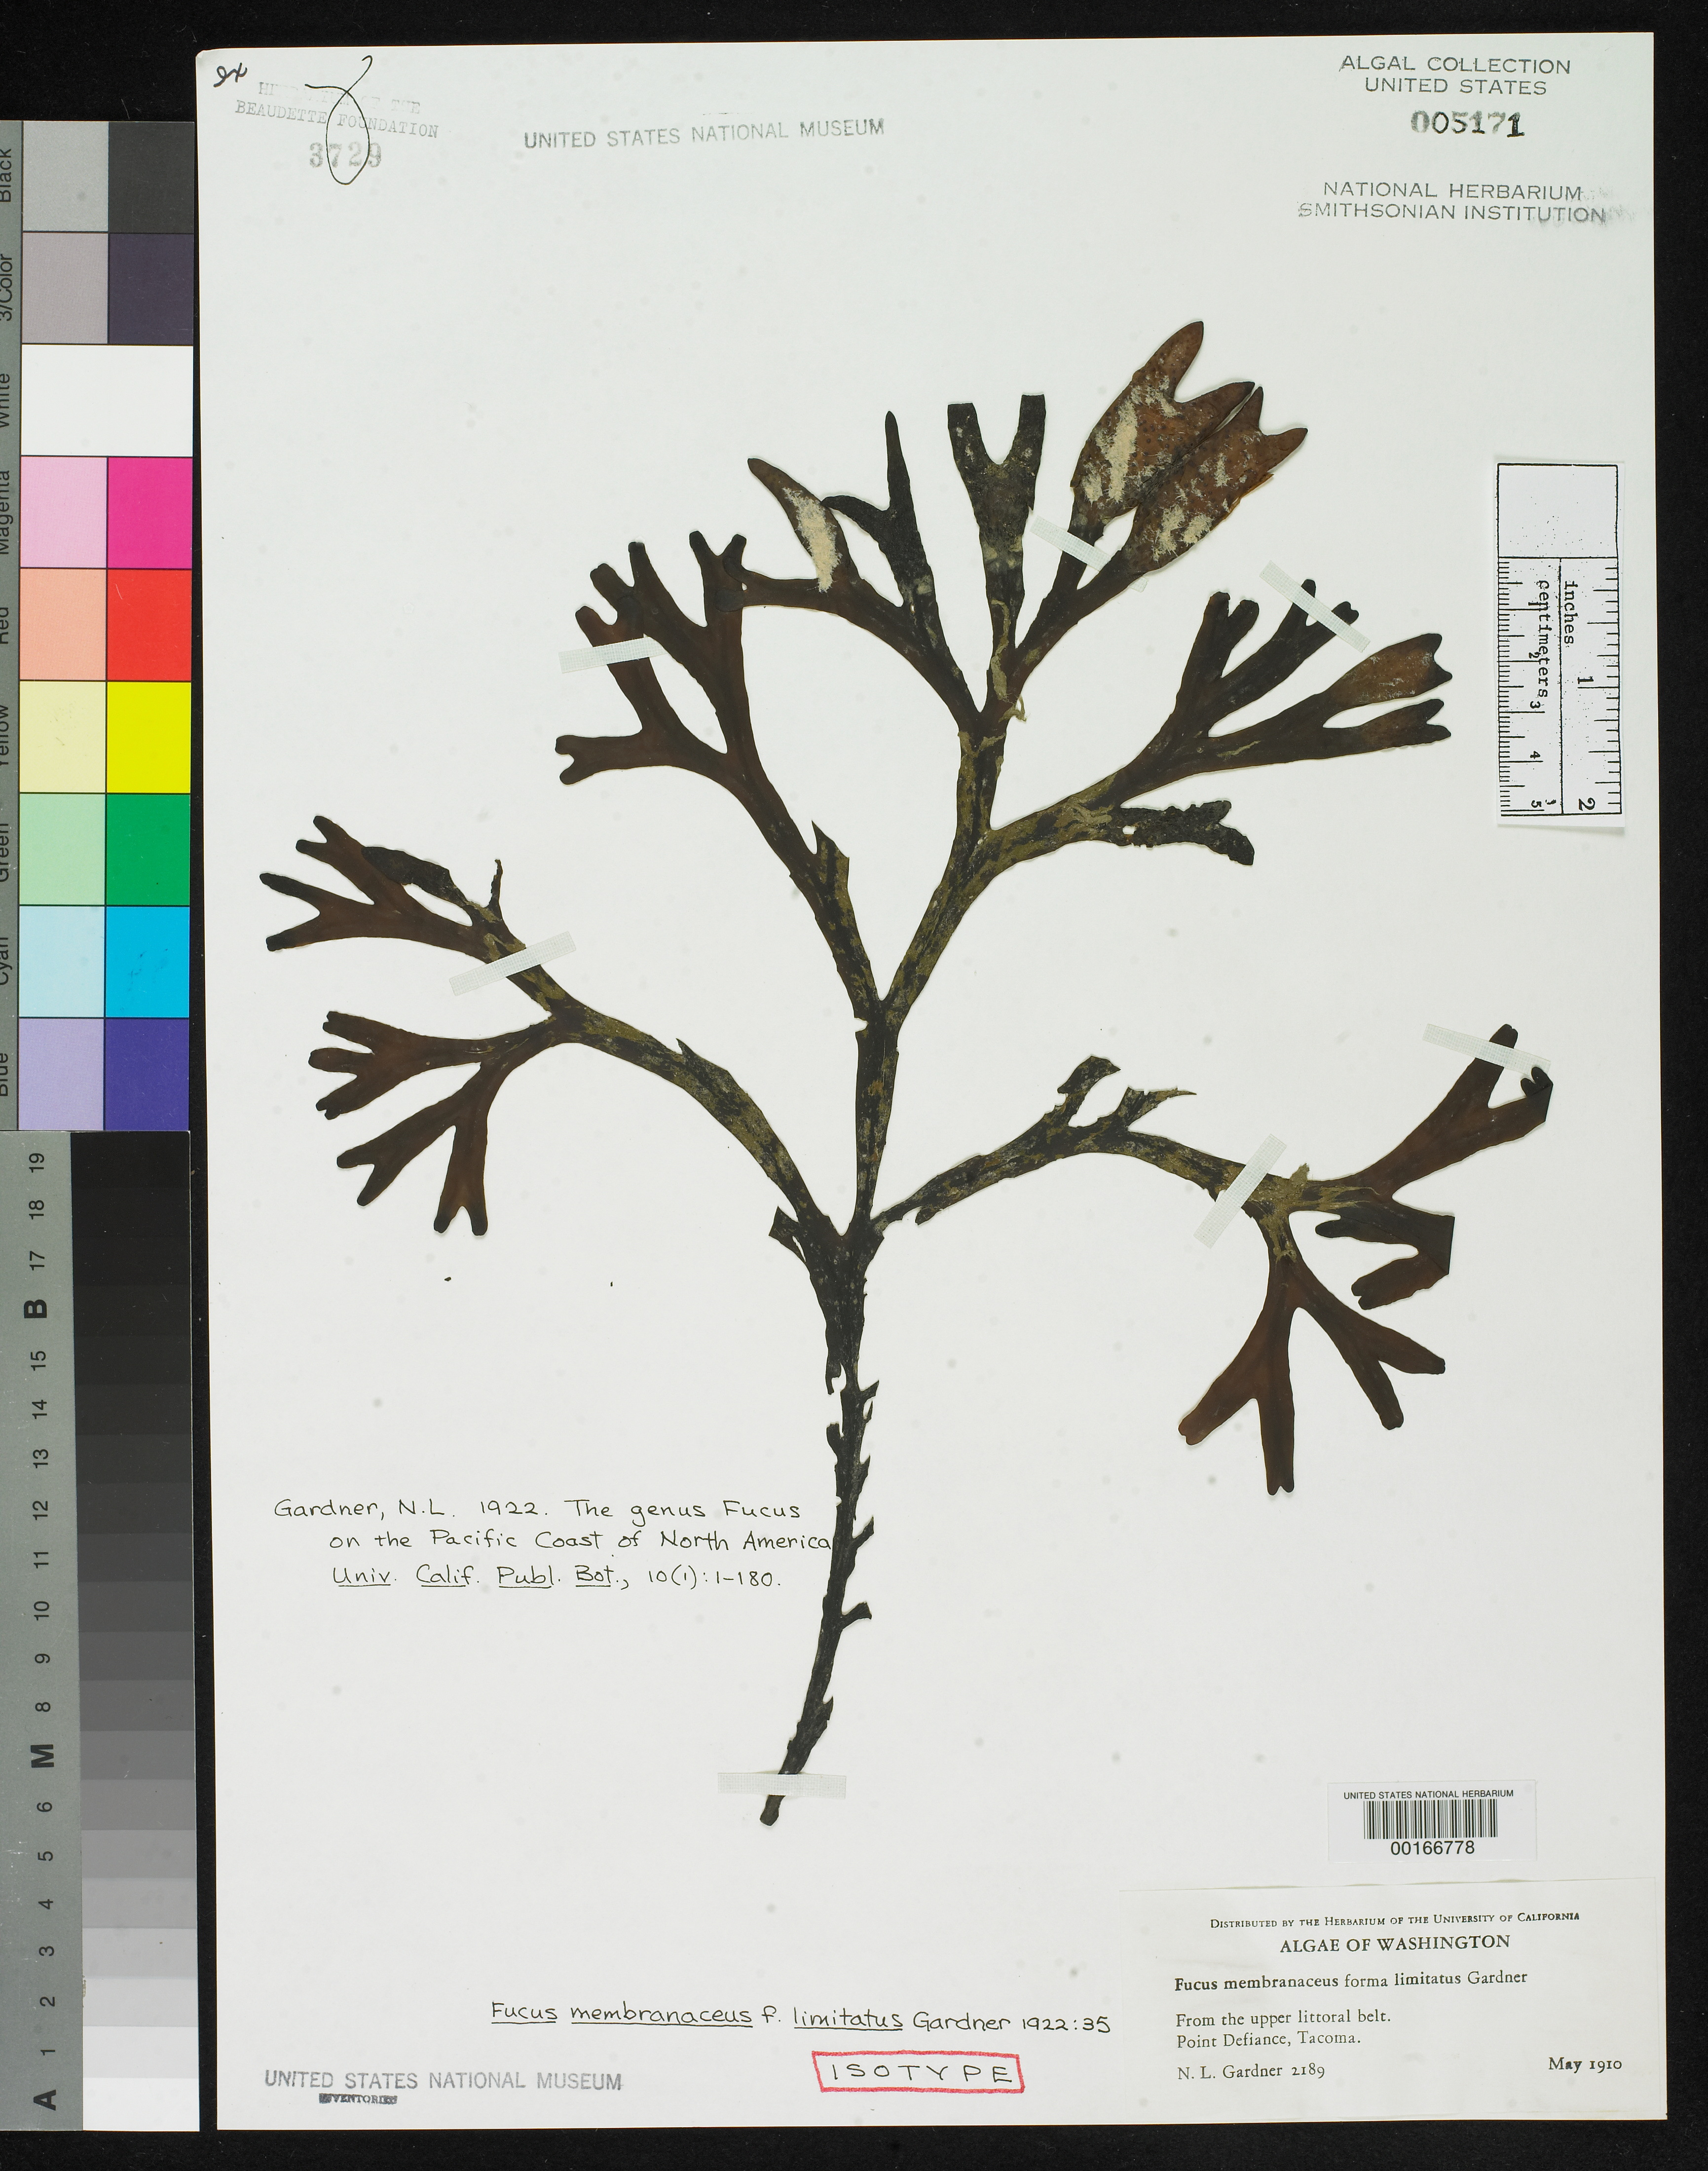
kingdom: Chromista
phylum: Ochrophyta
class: Phaeophyceae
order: Fucales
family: Fucaceae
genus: Fucus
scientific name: Fucus membranaceus f. limitatus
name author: N.L. Gardner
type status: Isotype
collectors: N. Gardner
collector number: NLG 2189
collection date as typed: May 1910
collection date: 1910-05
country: United States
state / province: Washington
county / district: Pierce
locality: Point Defiance, Tacoma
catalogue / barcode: US 5171